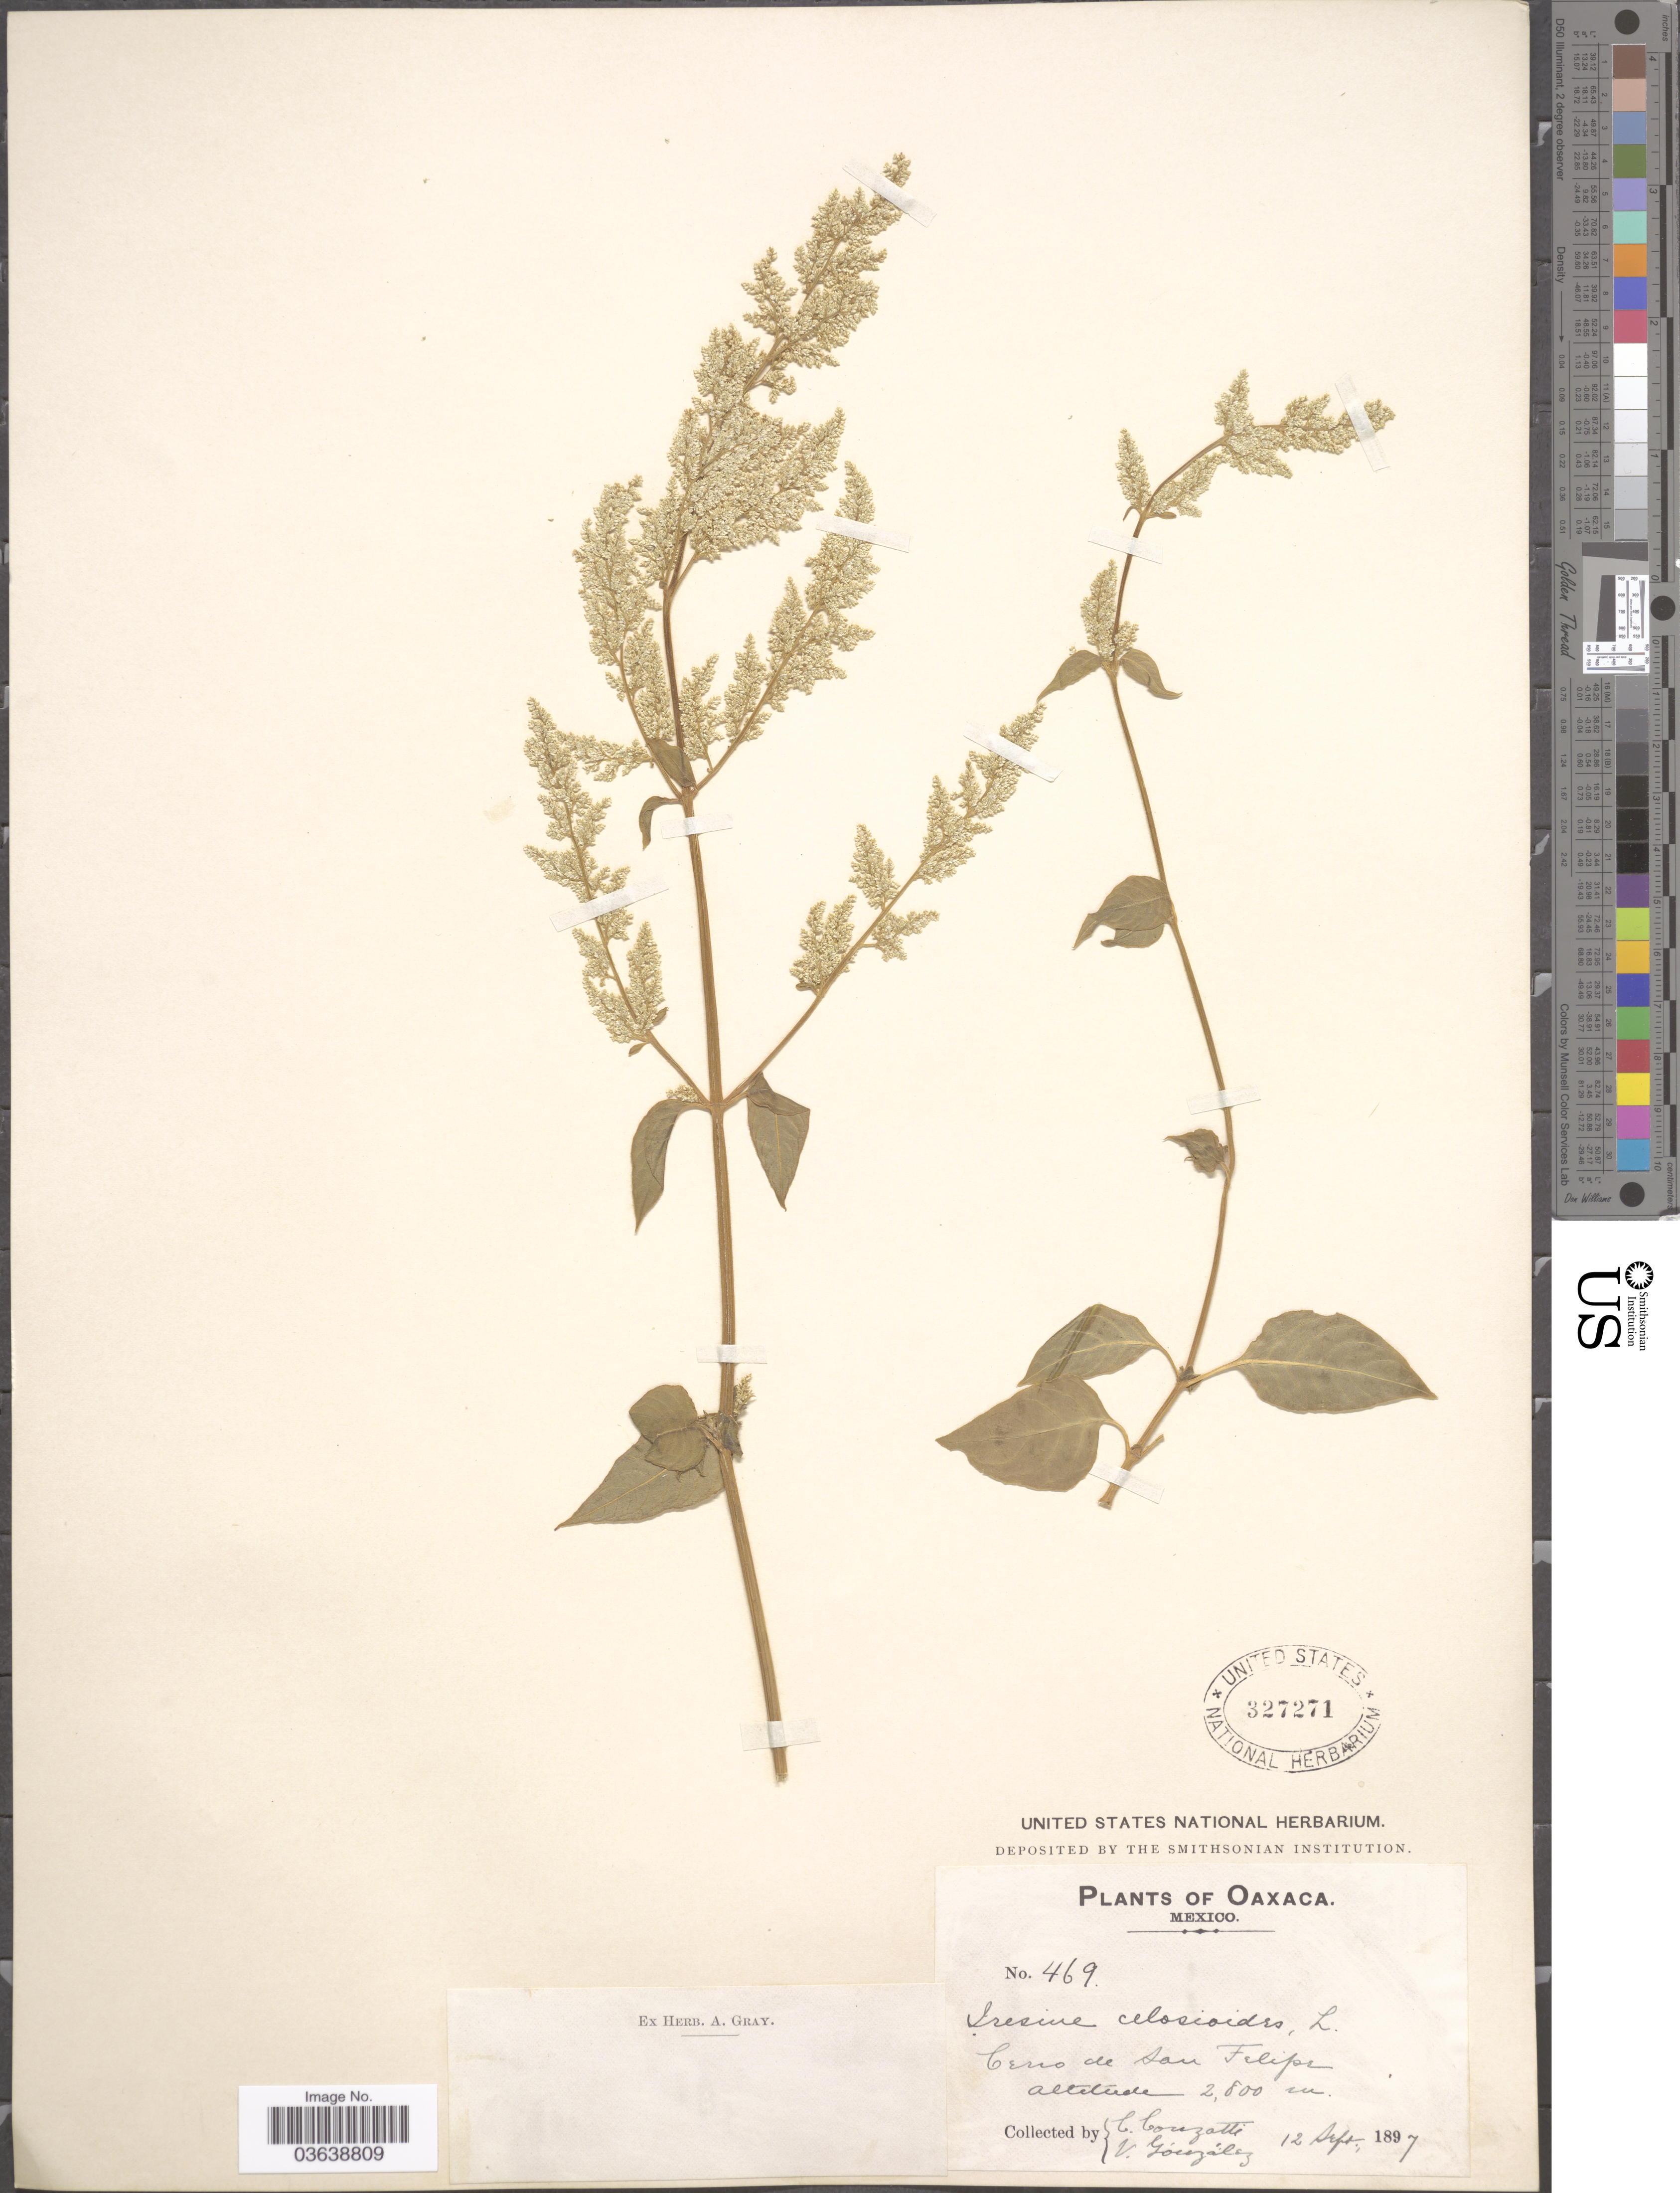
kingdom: Plantae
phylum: Tracheophyta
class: Magnoliopsida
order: Caryophyllales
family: Amaranthaceae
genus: Iresine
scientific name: Iresine celosia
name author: L.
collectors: C. Conzatti & V. González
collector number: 469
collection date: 1897-09-12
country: Mexico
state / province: Oaxaca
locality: Cerro de San Felipe.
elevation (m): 2800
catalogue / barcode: US 327271